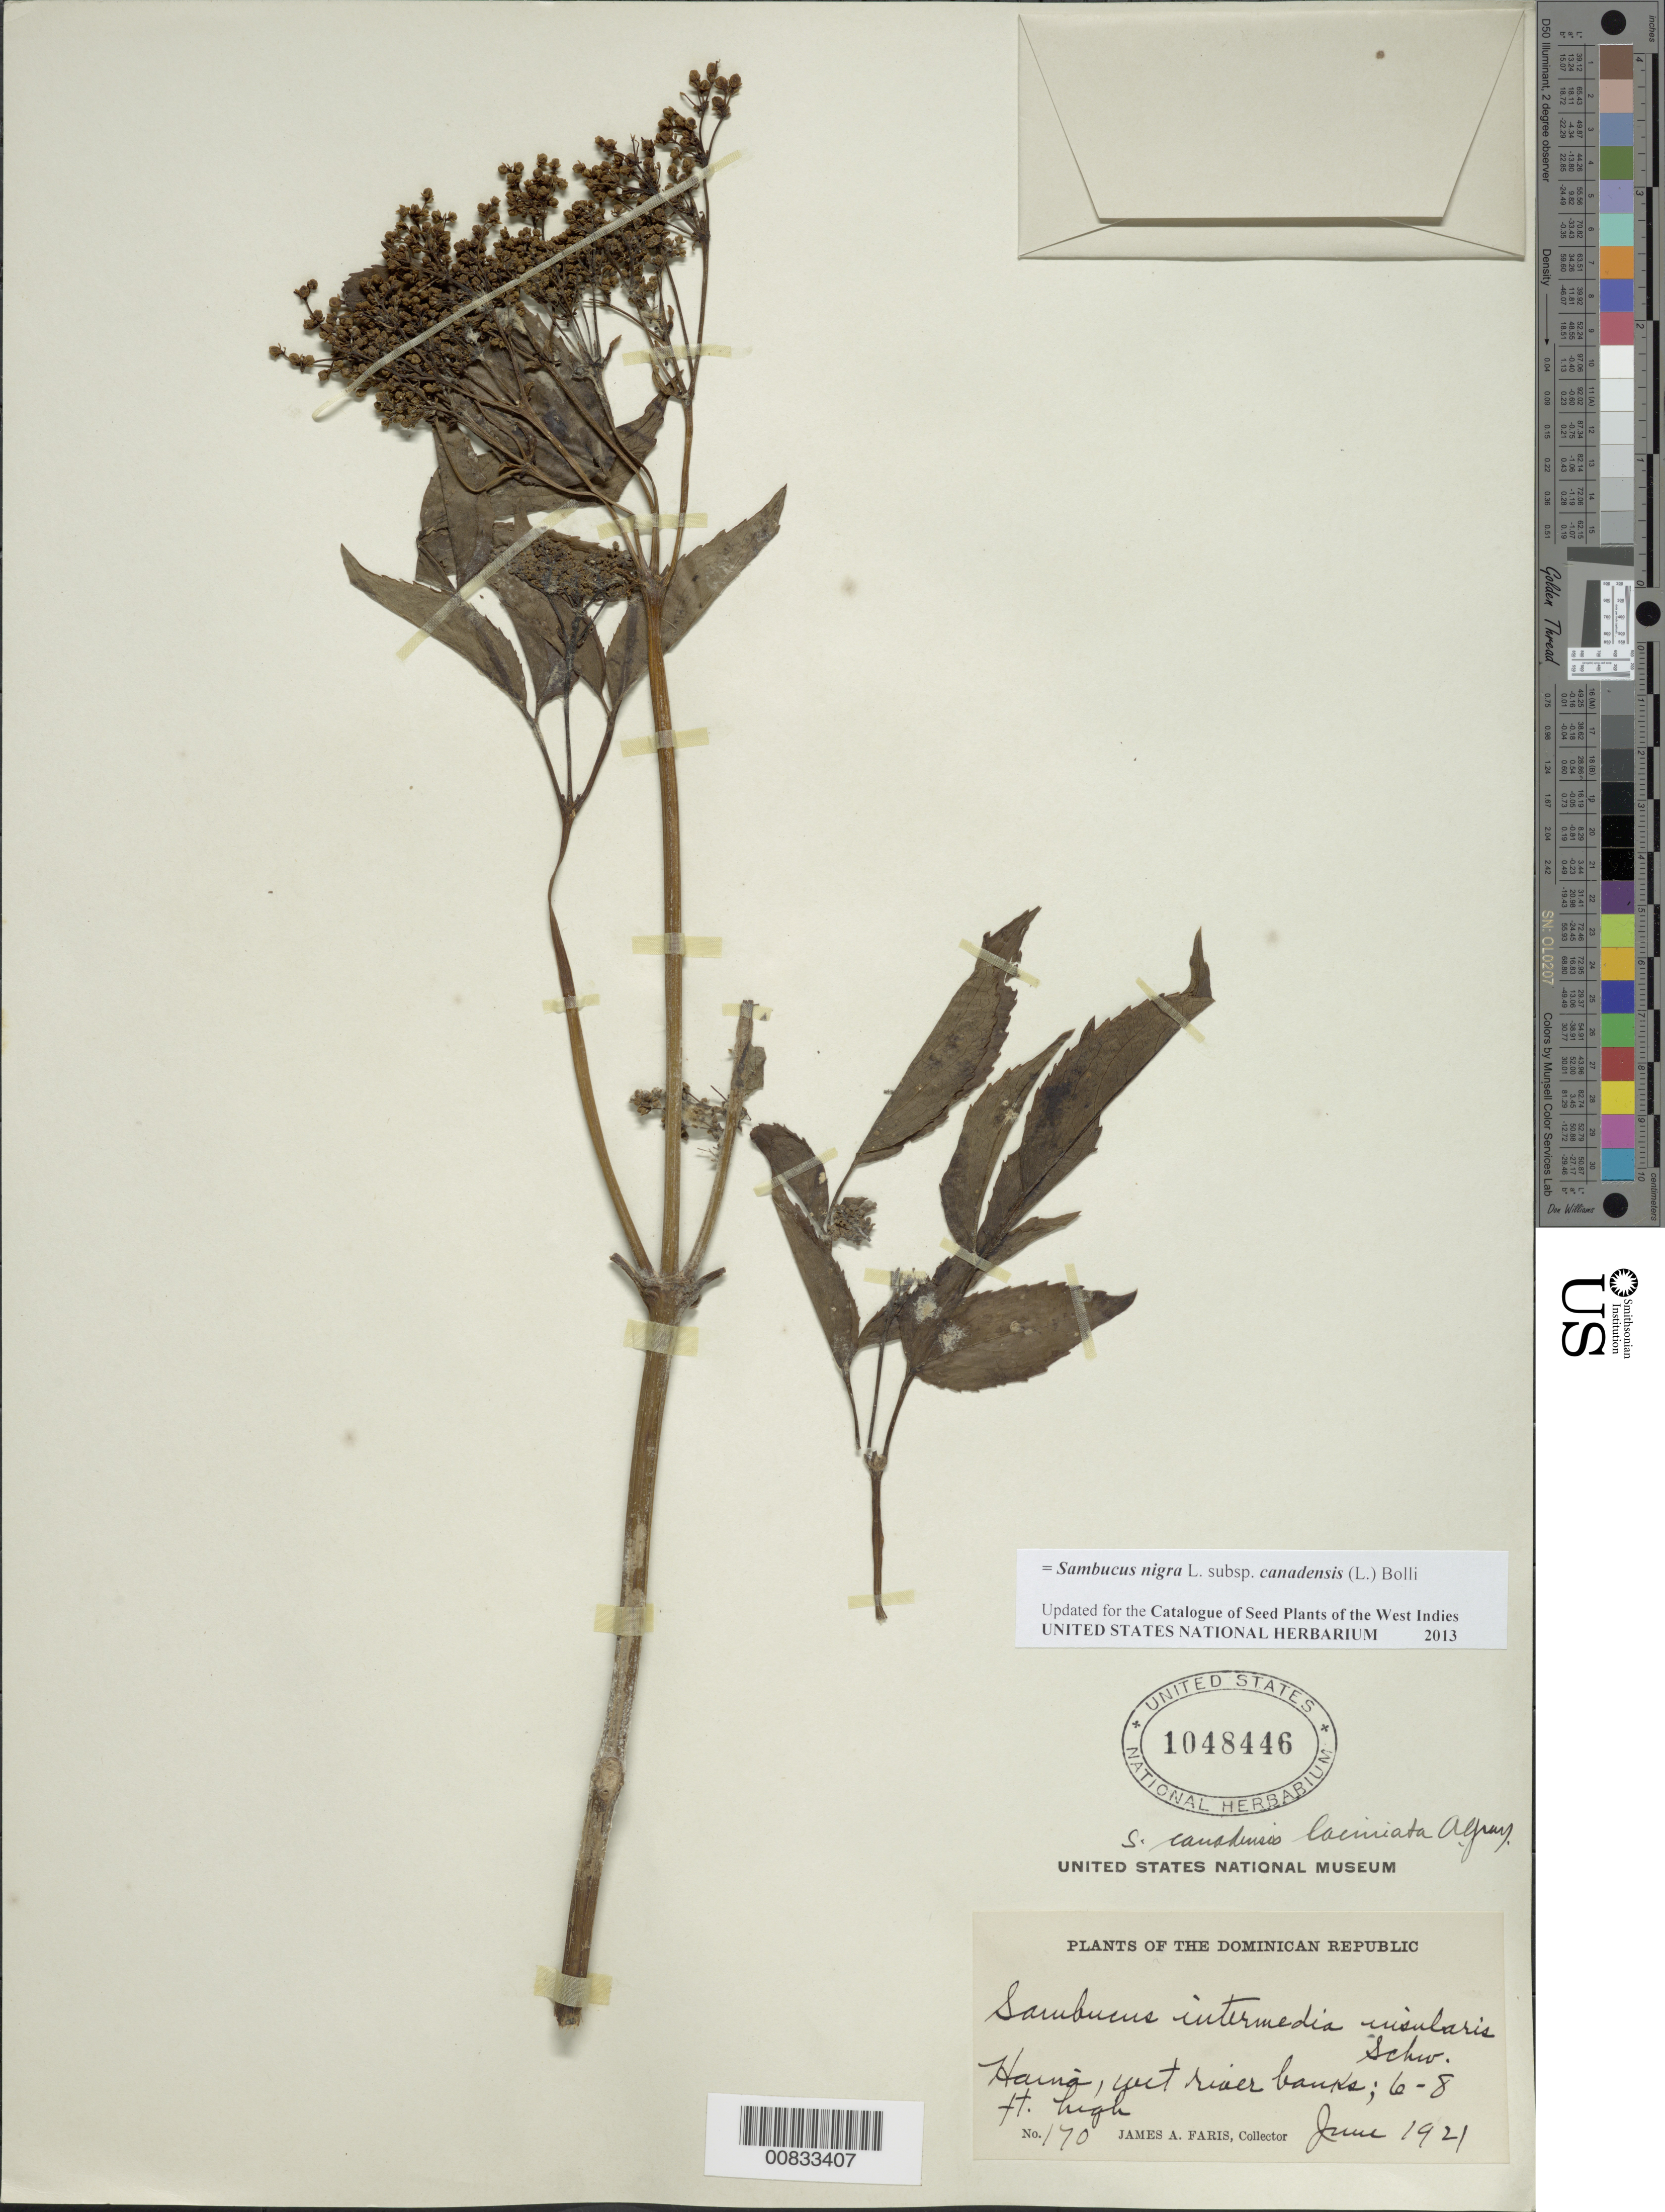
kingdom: Plantae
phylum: Tracheophyta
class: Magnoliopsida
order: Dipsacales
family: Viburnaceae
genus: Sambucus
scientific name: Sambucus nigra subsp. canadensis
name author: (L.) Bolli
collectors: J. Faris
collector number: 170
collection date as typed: Jun 1921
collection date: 1921-06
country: Dominican Republic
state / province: San Cristóbal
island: Hispaniola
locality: Haina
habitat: Wet river banks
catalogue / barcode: US 1048446